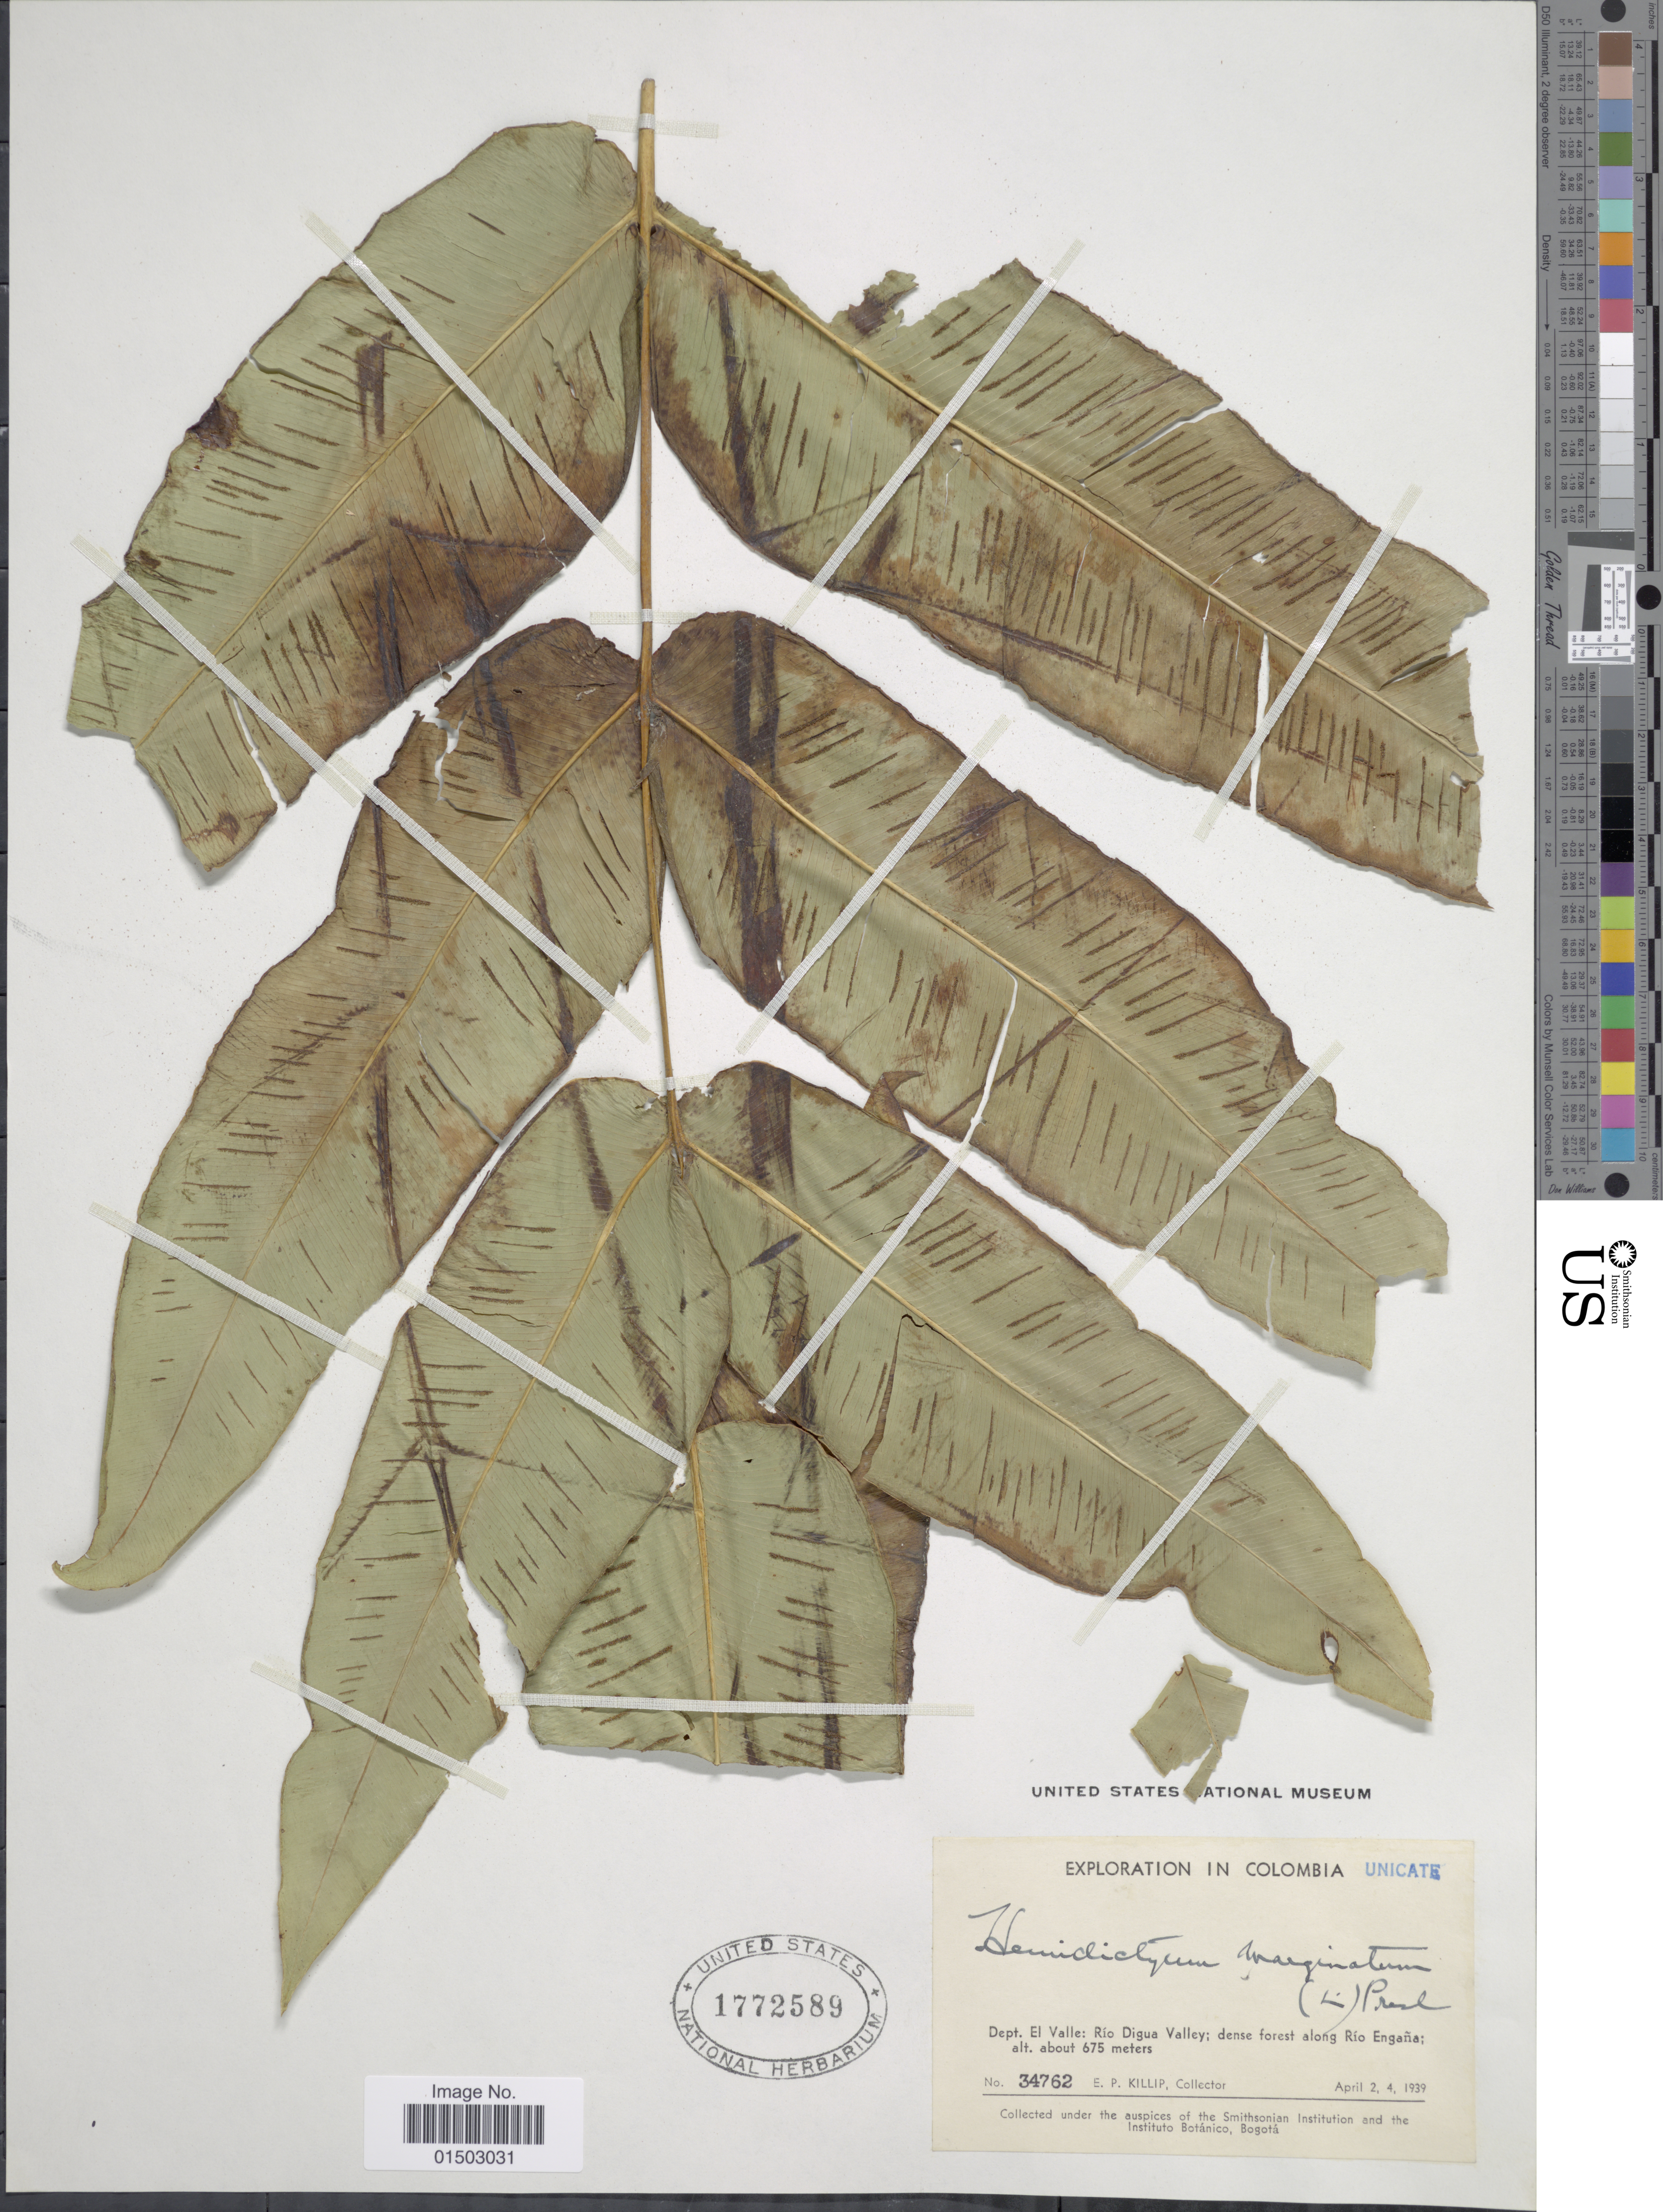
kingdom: Plantae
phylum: Tracheophyta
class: Polypodiopsida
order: Polypodiales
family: Hemidictyaceae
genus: Hemidictyum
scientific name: Hemidictyum marginatum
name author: (L.) C. Presl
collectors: E. P. Killip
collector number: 34762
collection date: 1939-04-02/1939-04-04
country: Colombia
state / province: Valle del Cauca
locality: Dept. El Valle: Rio Digua Valley; dense forest along Rio Engana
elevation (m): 675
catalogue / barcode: US 1772589